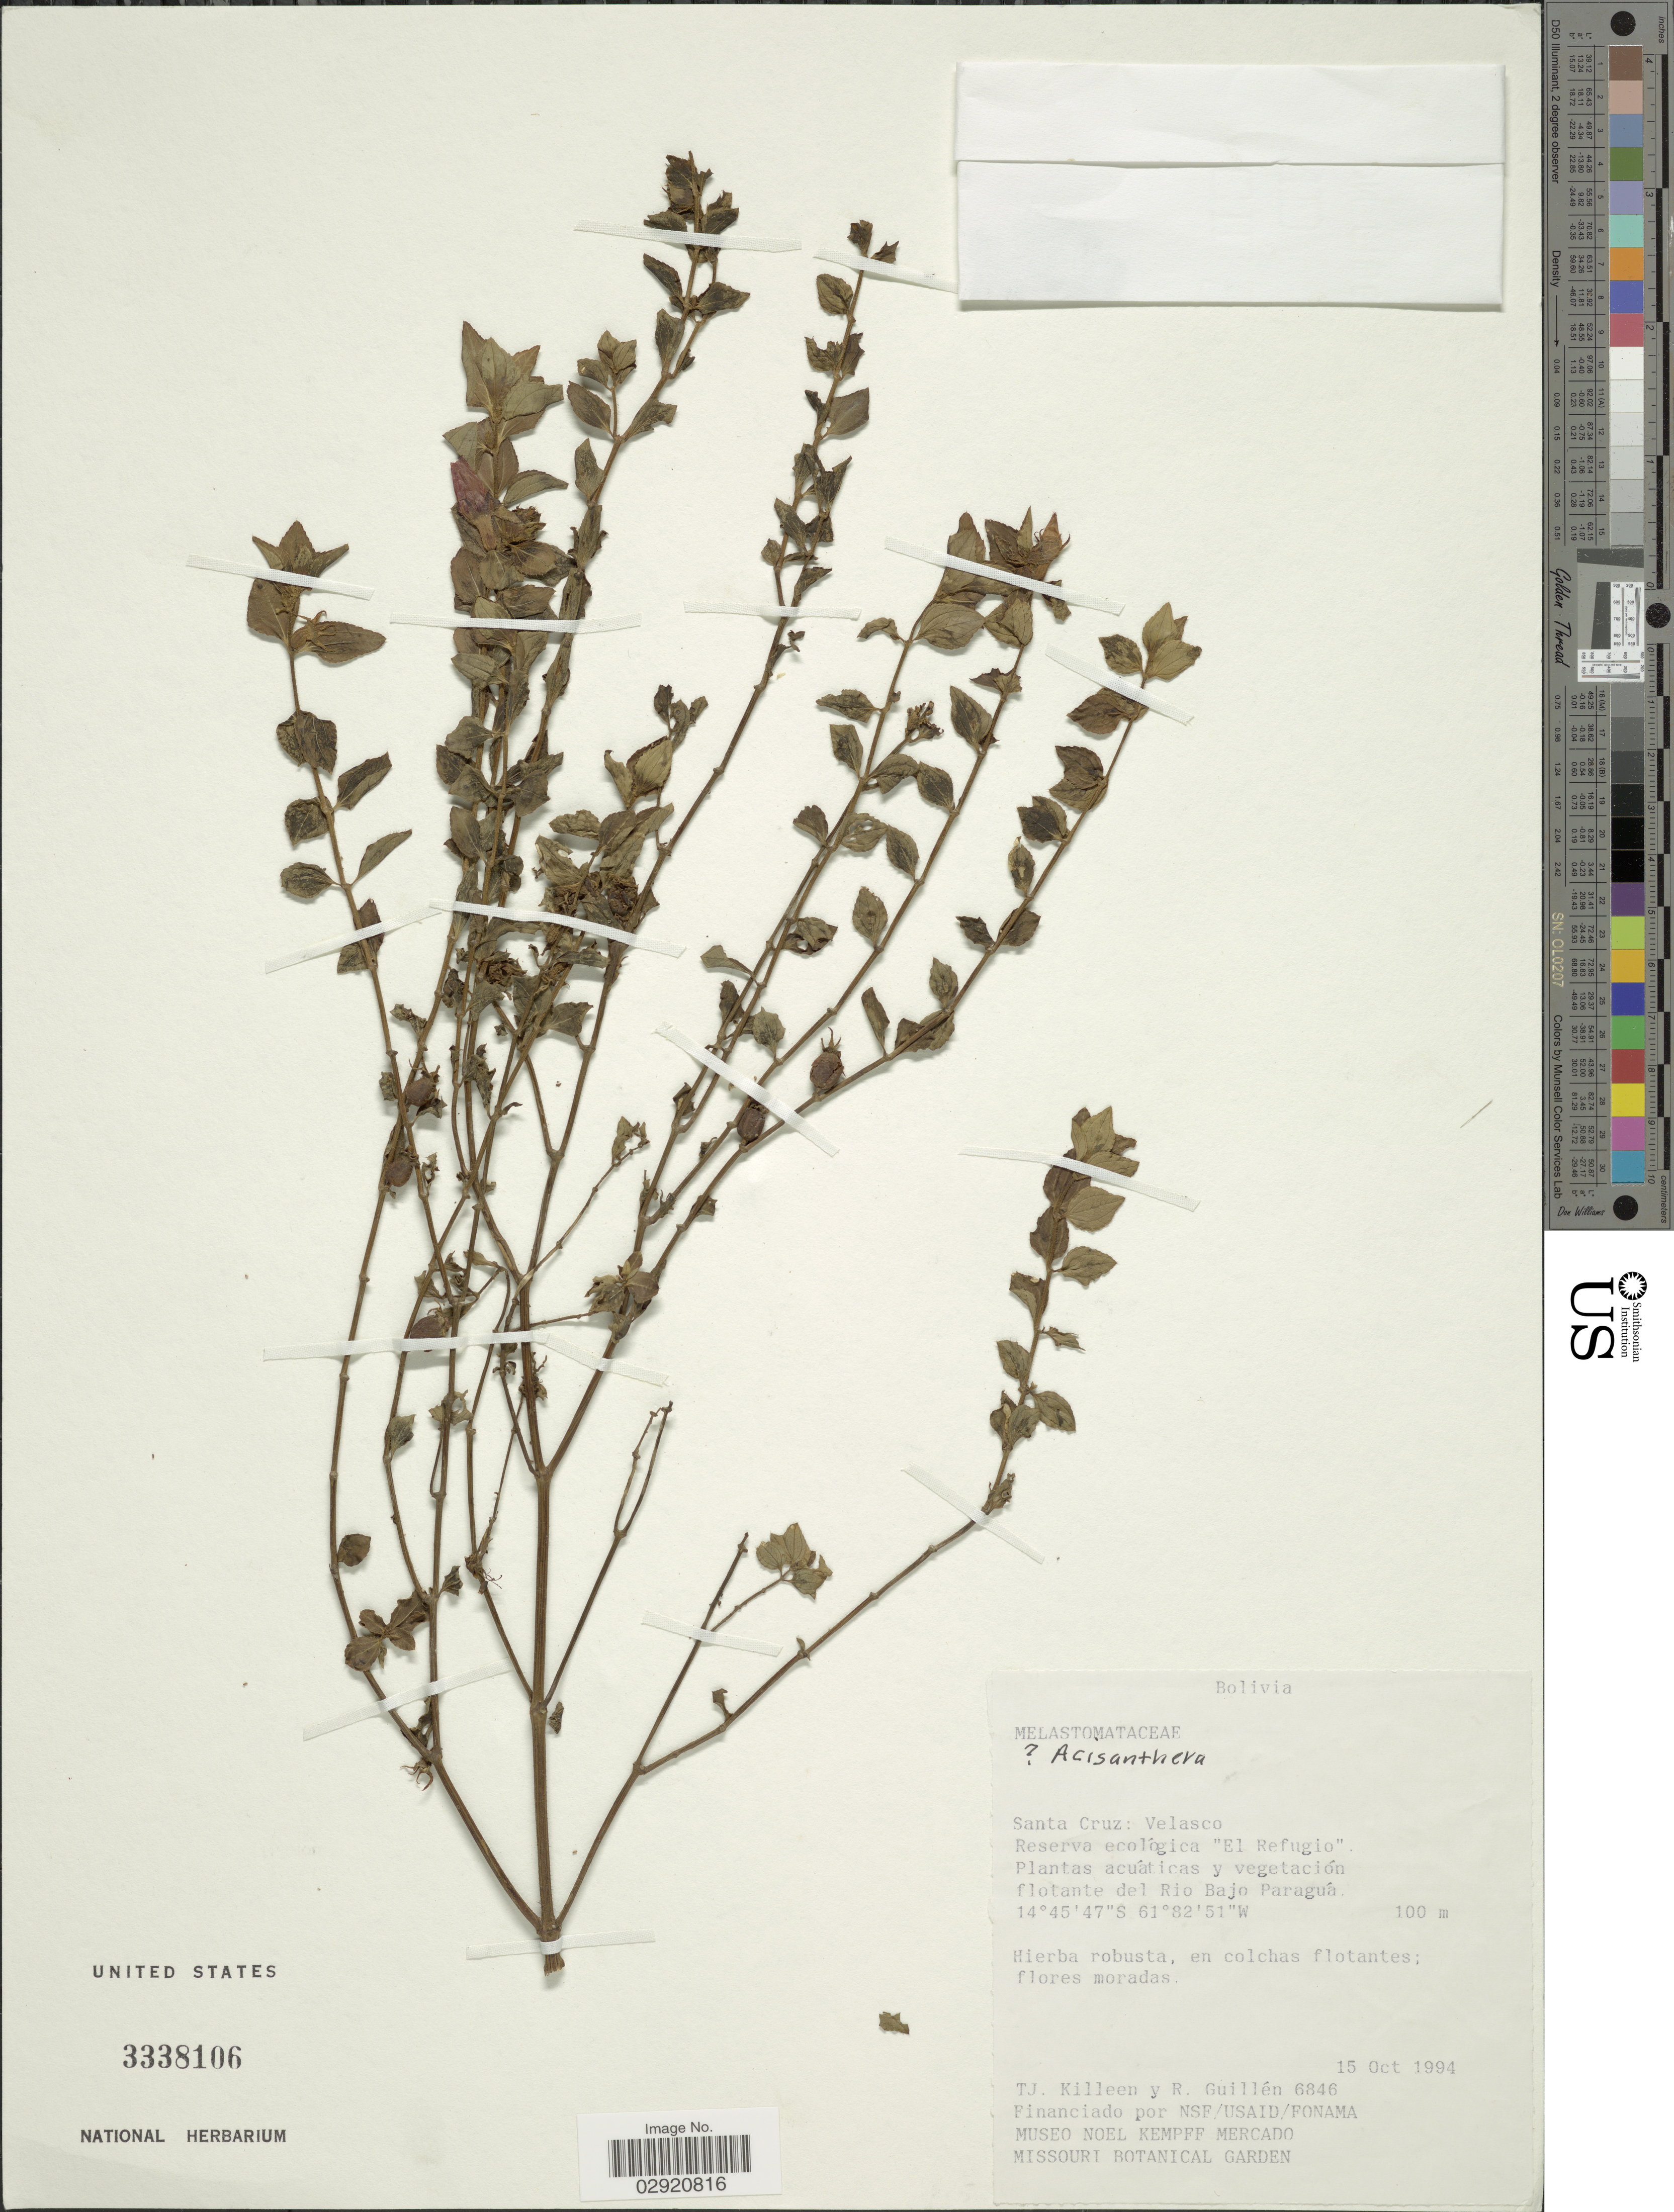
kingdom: Plantae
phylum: Tracheophyta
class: Magnoliopsida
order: Myrtales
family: Melastomataceae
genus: Rhynchanthera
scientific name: Rhynchanthera novemnervia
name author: DC.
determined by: Nunes da Silva, Diego, (RB), Jardim Botanico do Rio de Janeiro - Herbario (BRAZIL)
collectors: T. J. Killeen & R. Guillen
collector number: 6846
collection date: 1994-10-15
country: Bolivia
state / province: Santa Cruz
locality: Velasco. Reserva ecológica "El Refugio". Plantas acúaticas y vegetación flotante del Rio Bajo Paragúa.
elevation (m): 100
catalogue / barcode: US 3338106